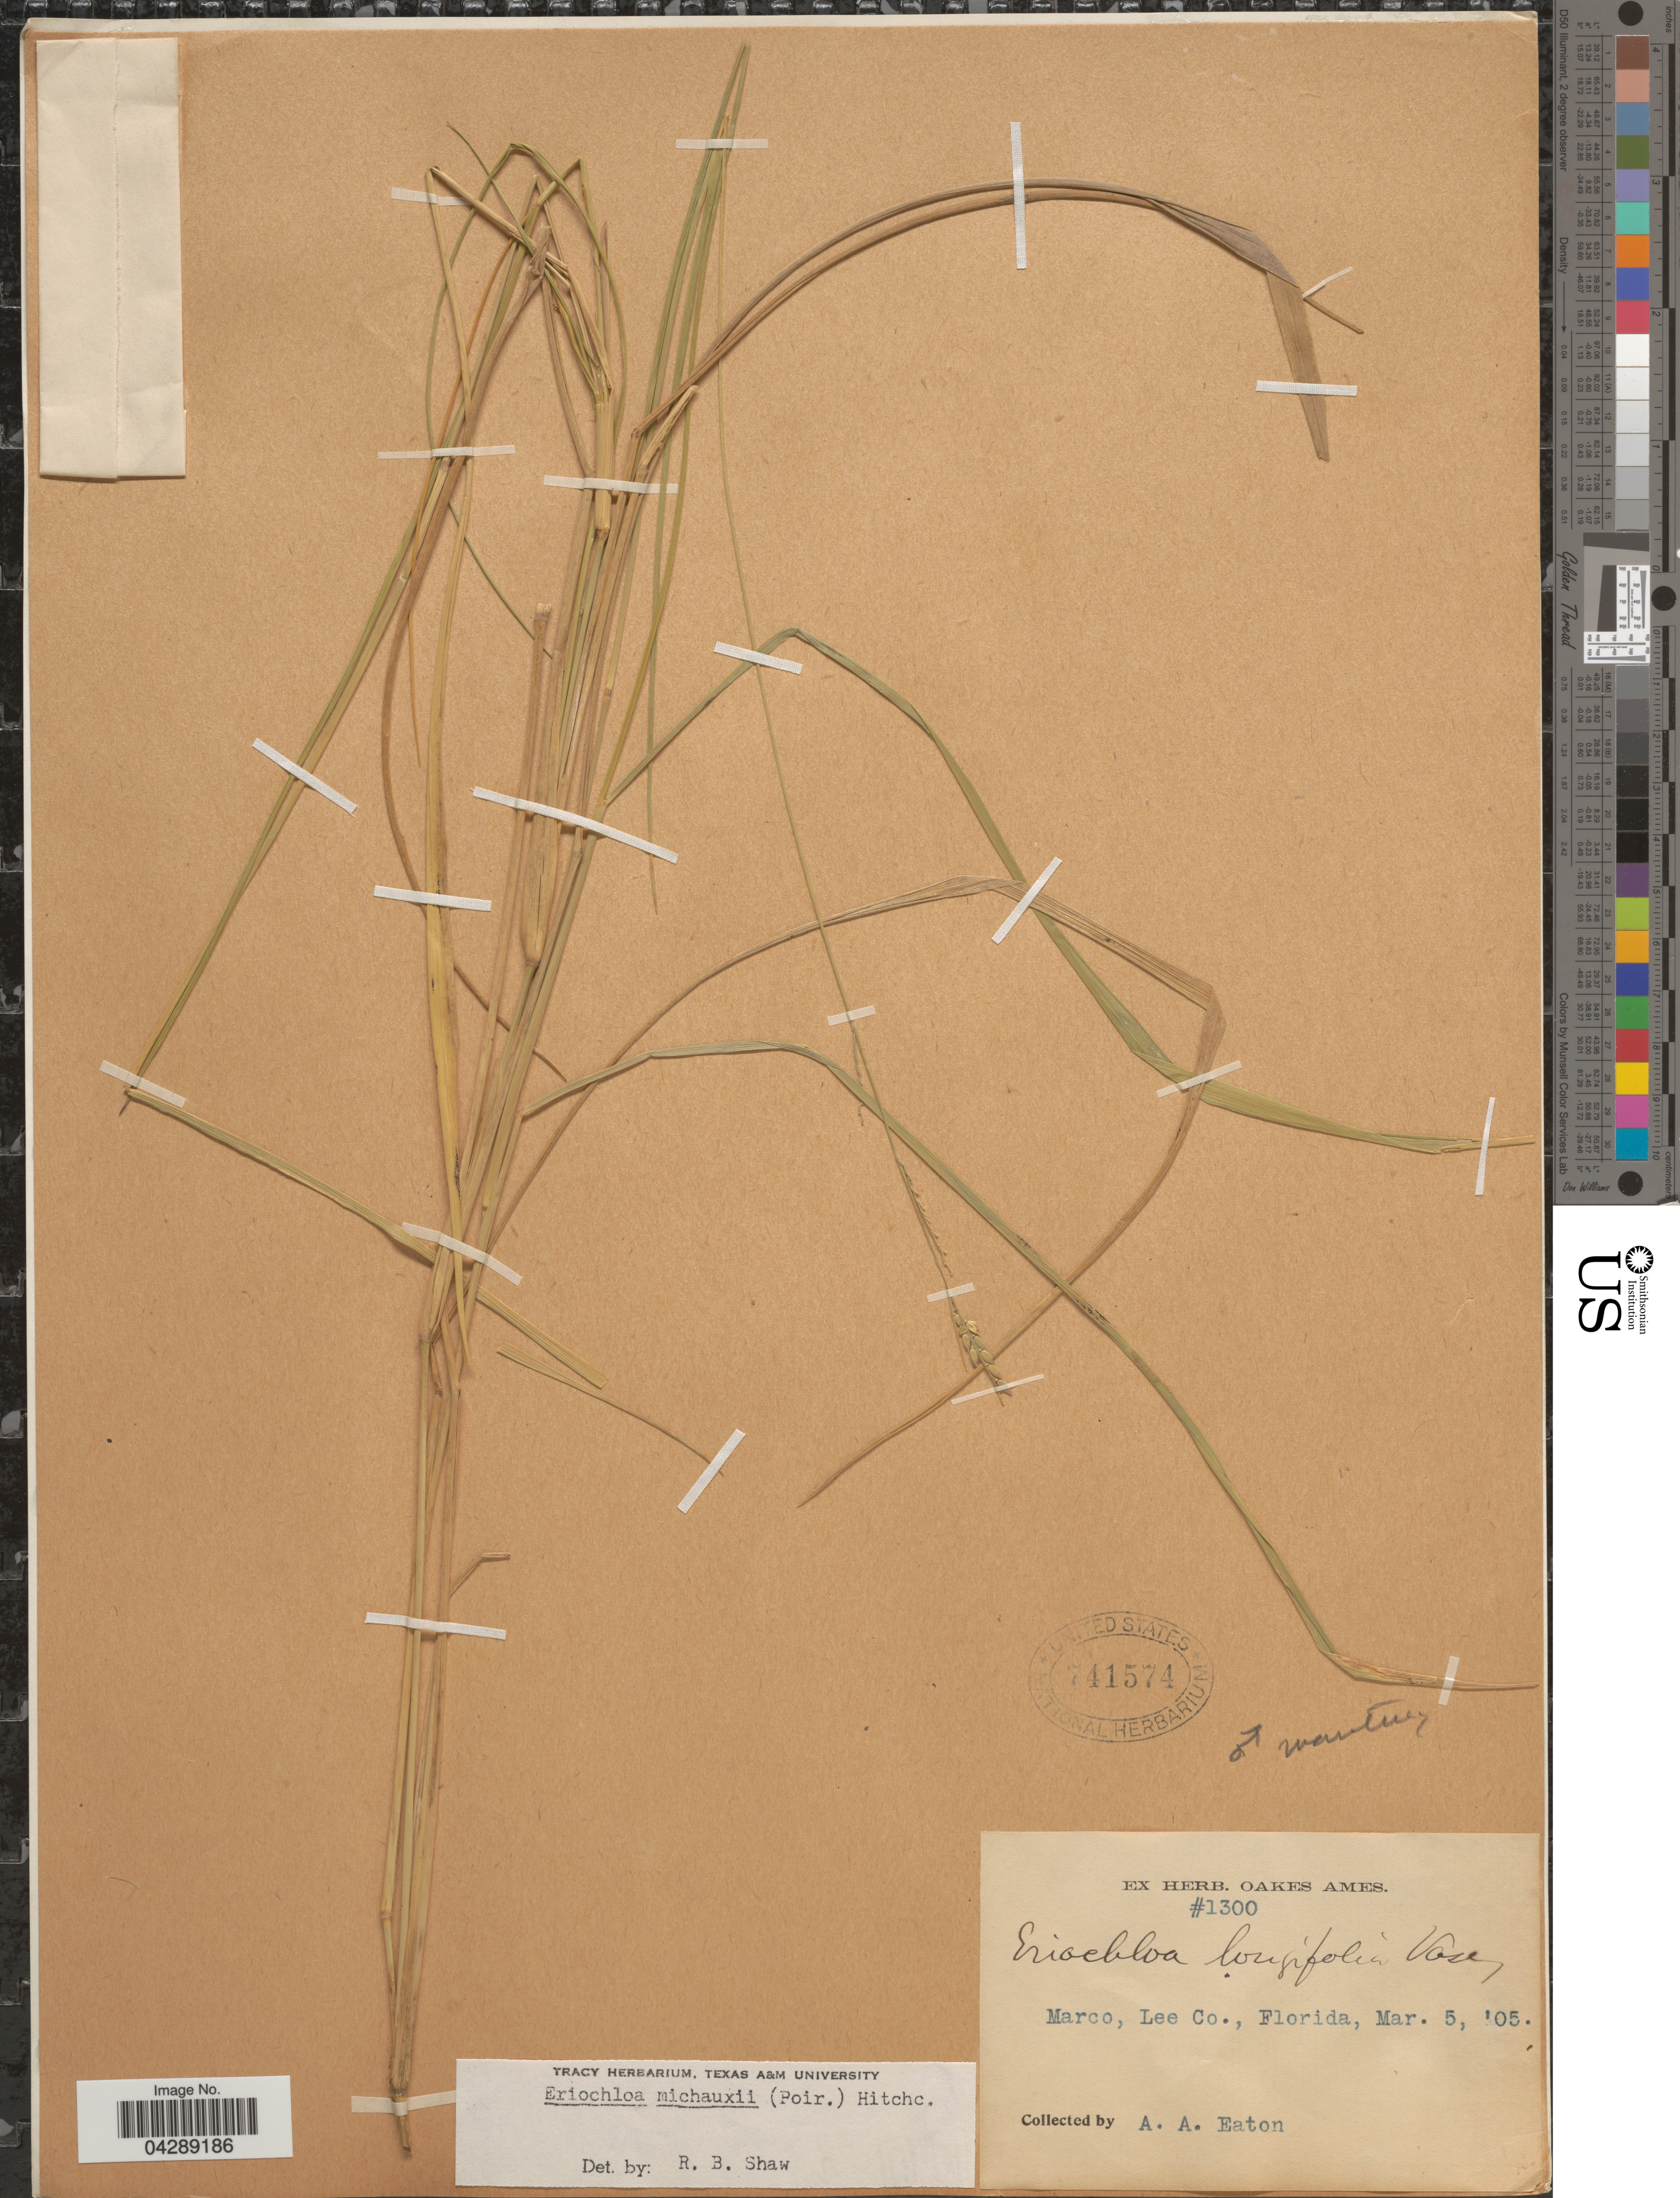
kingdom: Plantae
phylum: Tracheophyta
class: Liliopsida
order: Poales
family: Poaceae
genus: Eriochloa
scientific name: Eriochloa michauxii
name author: (Poir.) Hitchc.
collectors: A. A. Eaton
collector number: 1300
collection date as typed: Transcribed d/m/y: 5/3/5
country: United States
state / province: Florida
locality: Marco, Lee Co.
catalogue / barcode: US 741574